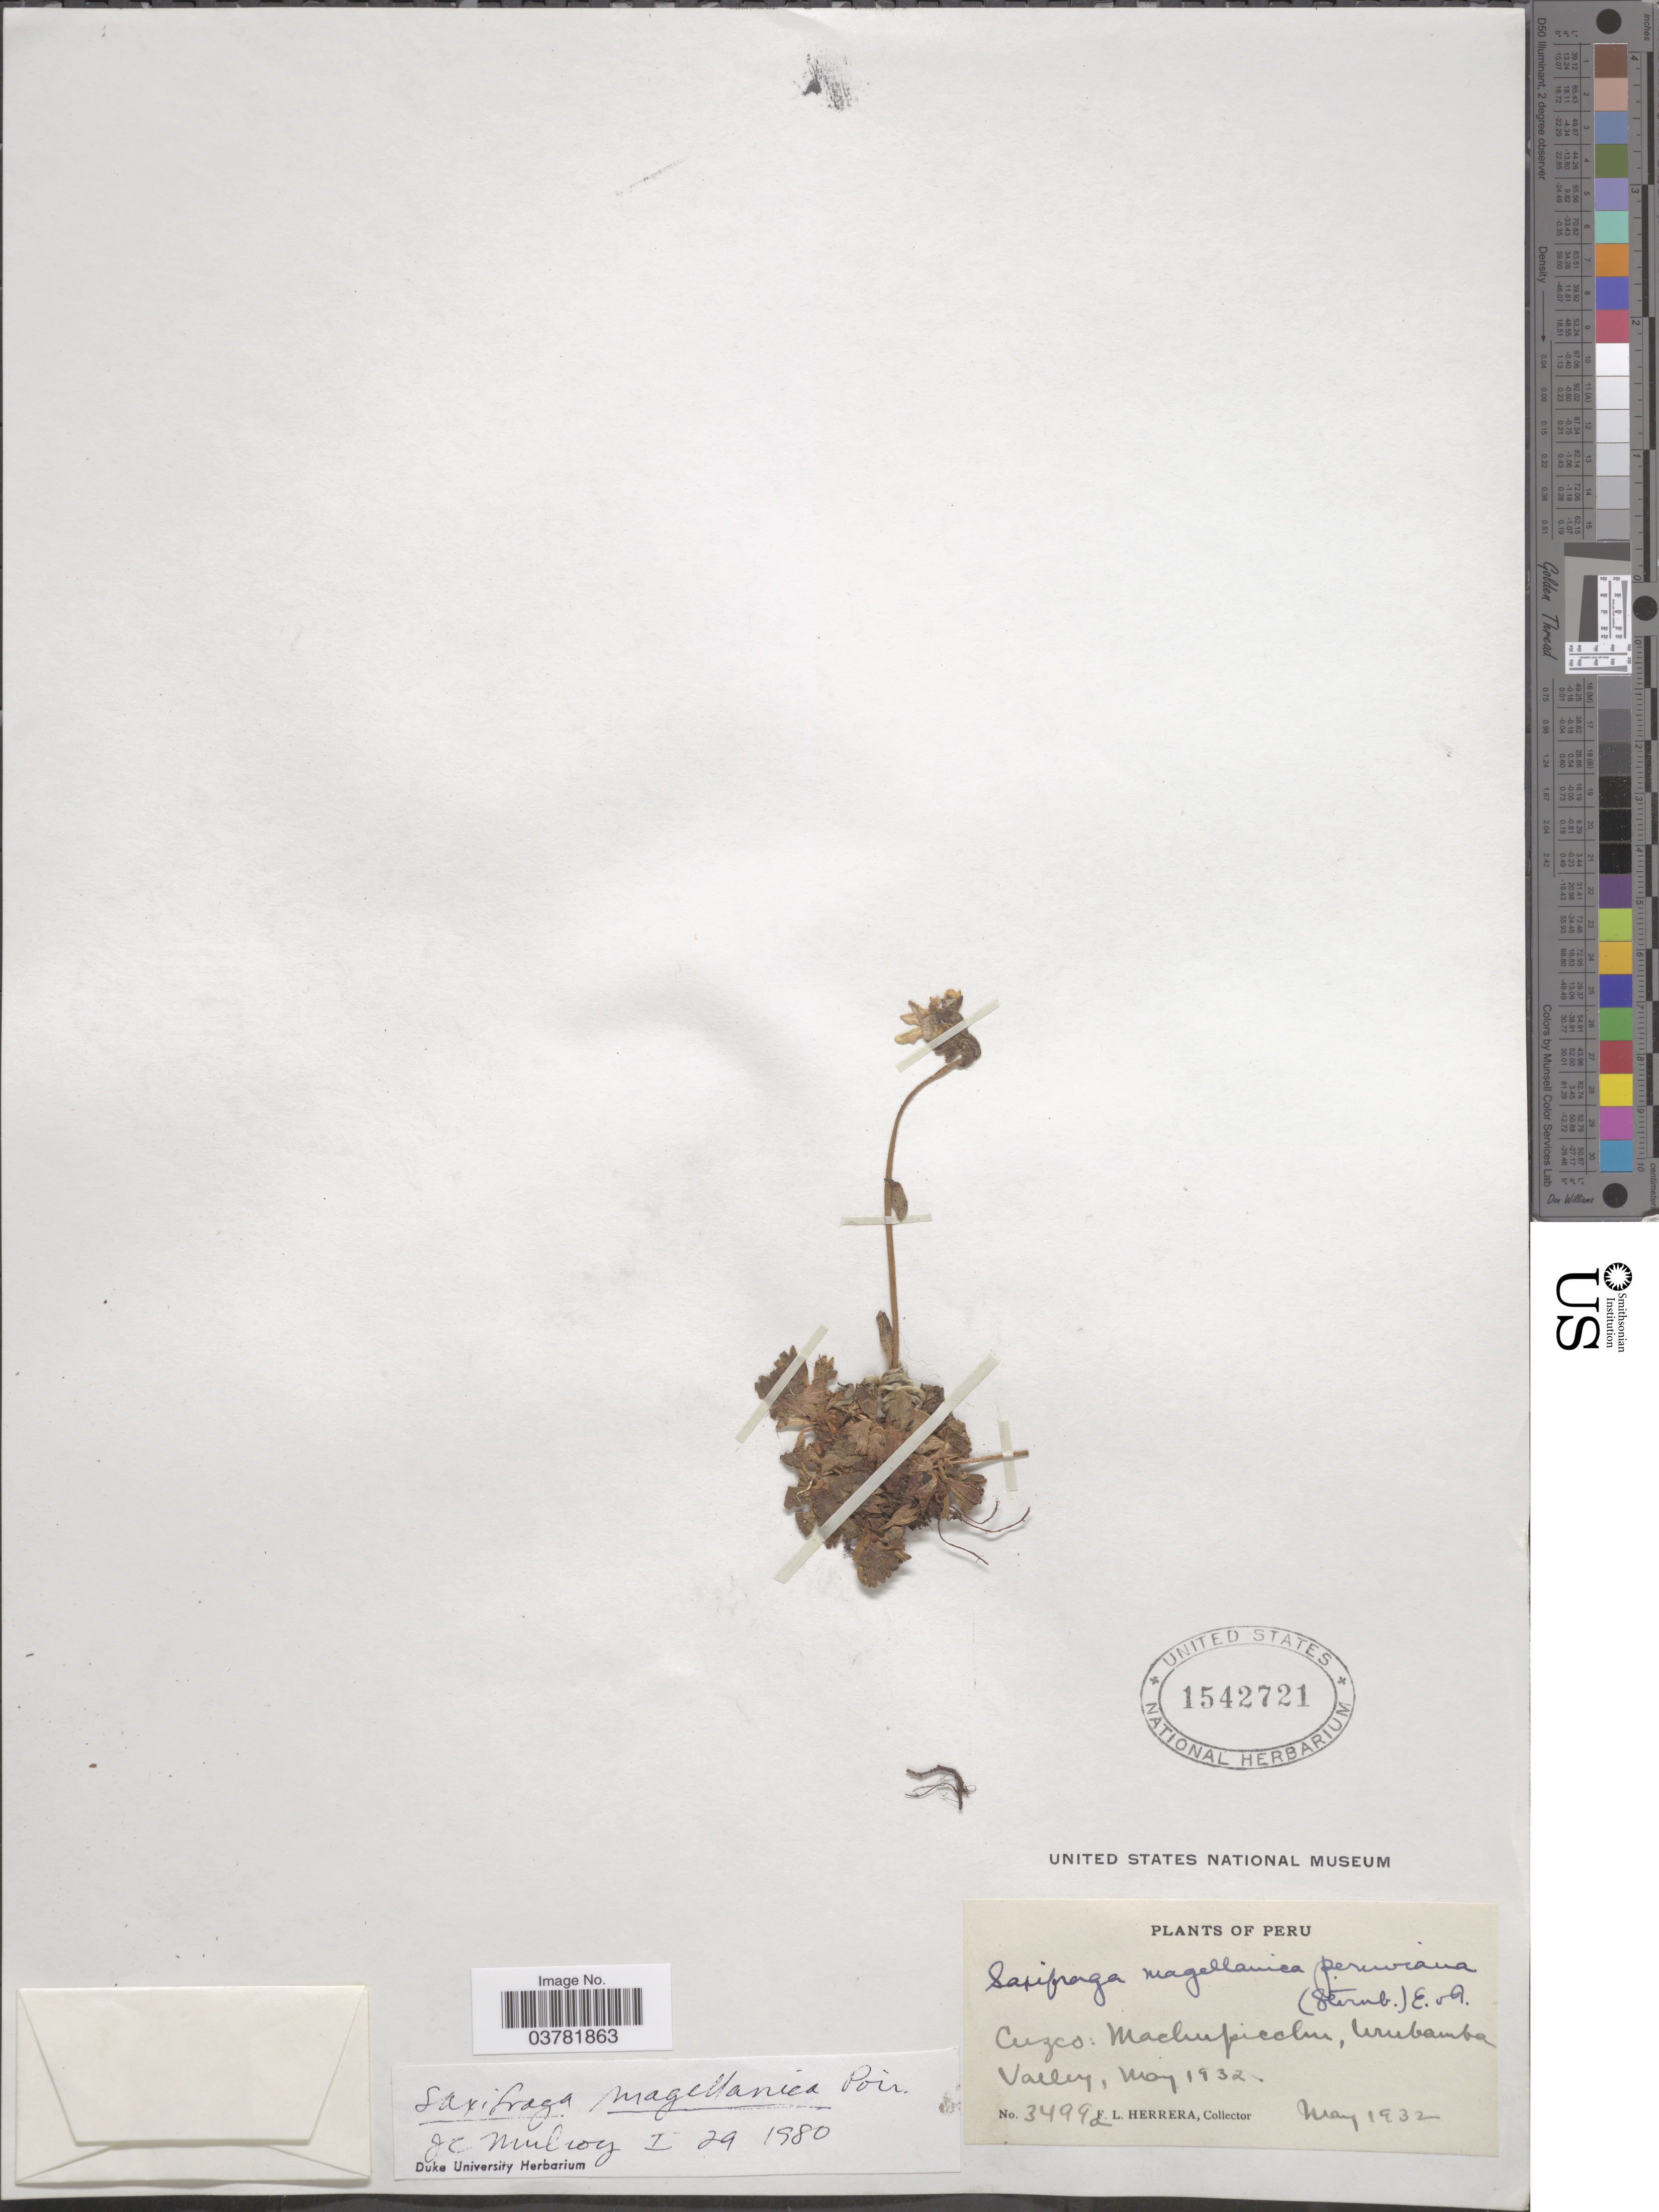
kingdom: Plantae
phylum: Tracheophyta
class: Magnoliopsida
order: Saxifragales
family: Saxifragaceae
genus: Saxifraga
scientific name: Saxifraga magellanica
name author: Poir.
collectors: F. L. Herrera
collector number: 3499a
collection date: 1932-05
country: Peru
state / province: Cusco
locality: Cuzco: Machupicalne, Urubamba Valley.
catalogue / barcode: US 1542721